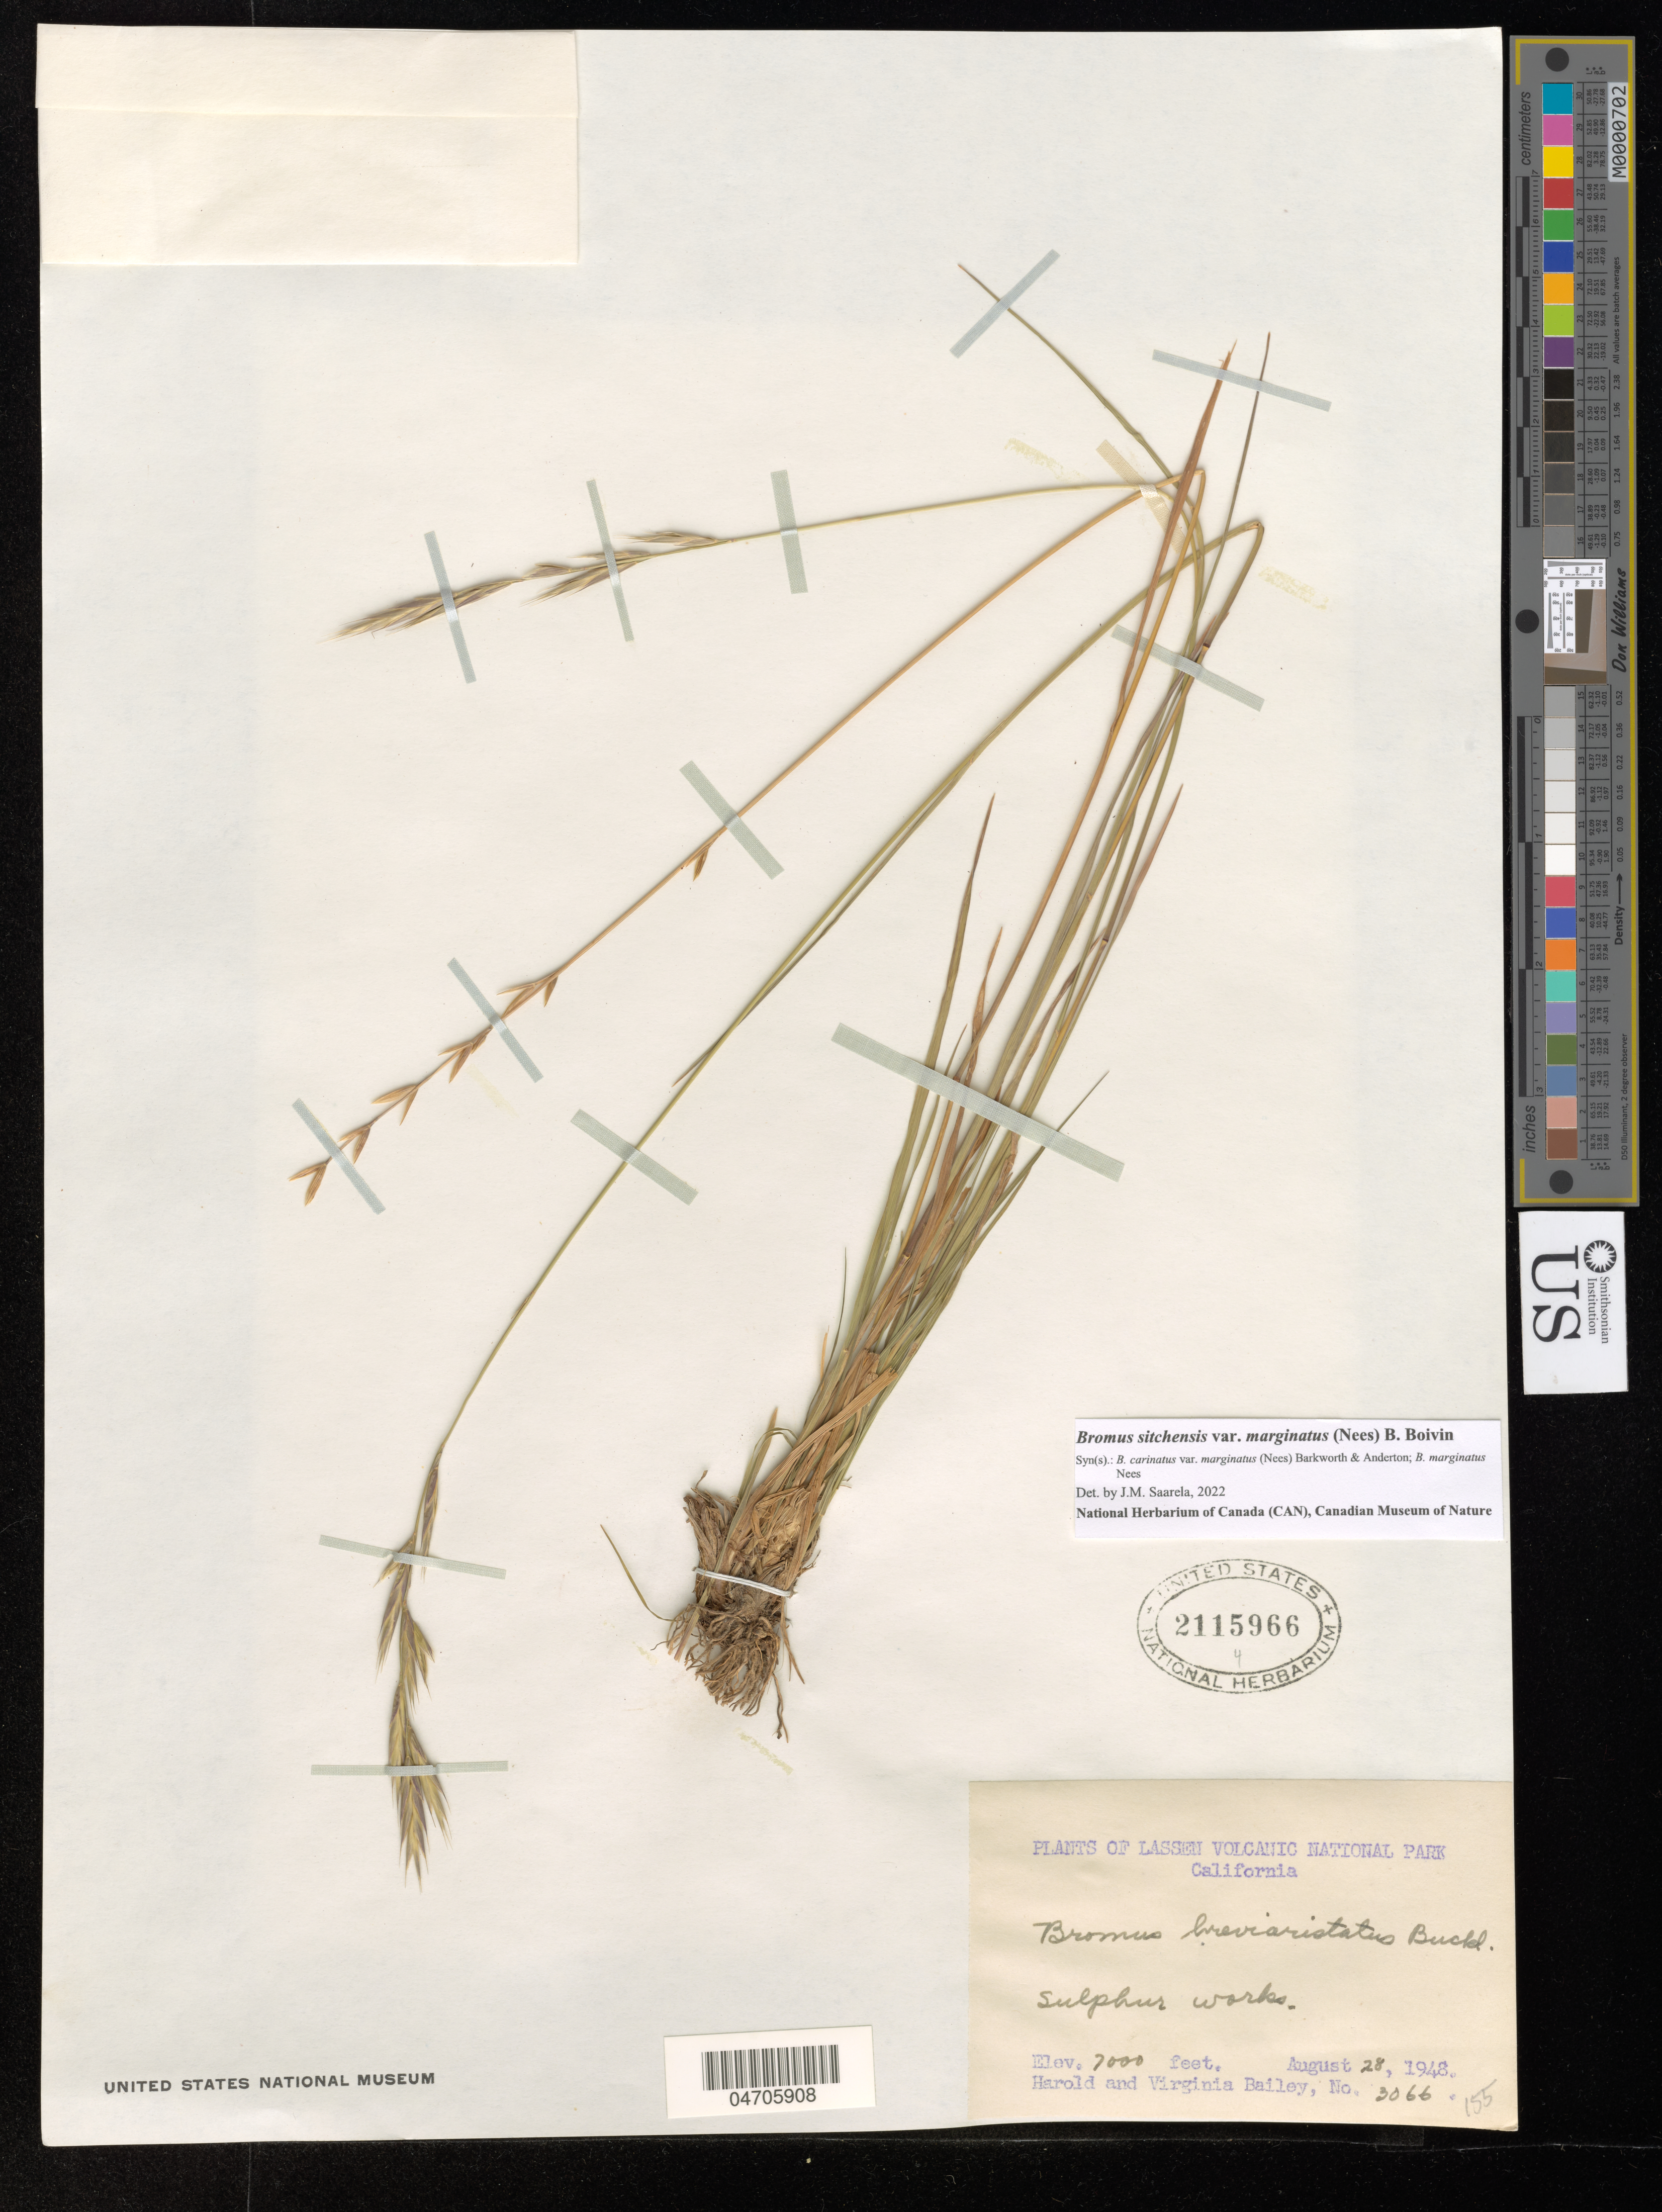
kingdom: Plantae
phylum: Tracheophyta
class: Liliopsida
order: Poales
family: Poaceae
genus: Bromus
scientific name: Bromus sitchensis var. polyanthus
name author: (Scribn. ex Shear) R.E. Brainerd & Otting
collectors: H. Bailey & V. Bailey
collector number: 3066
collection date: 1948-08-28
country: United States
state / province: California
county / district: Lassen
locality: Lassen Volcanic National Park.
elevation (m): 2134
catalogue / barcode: US 2115966